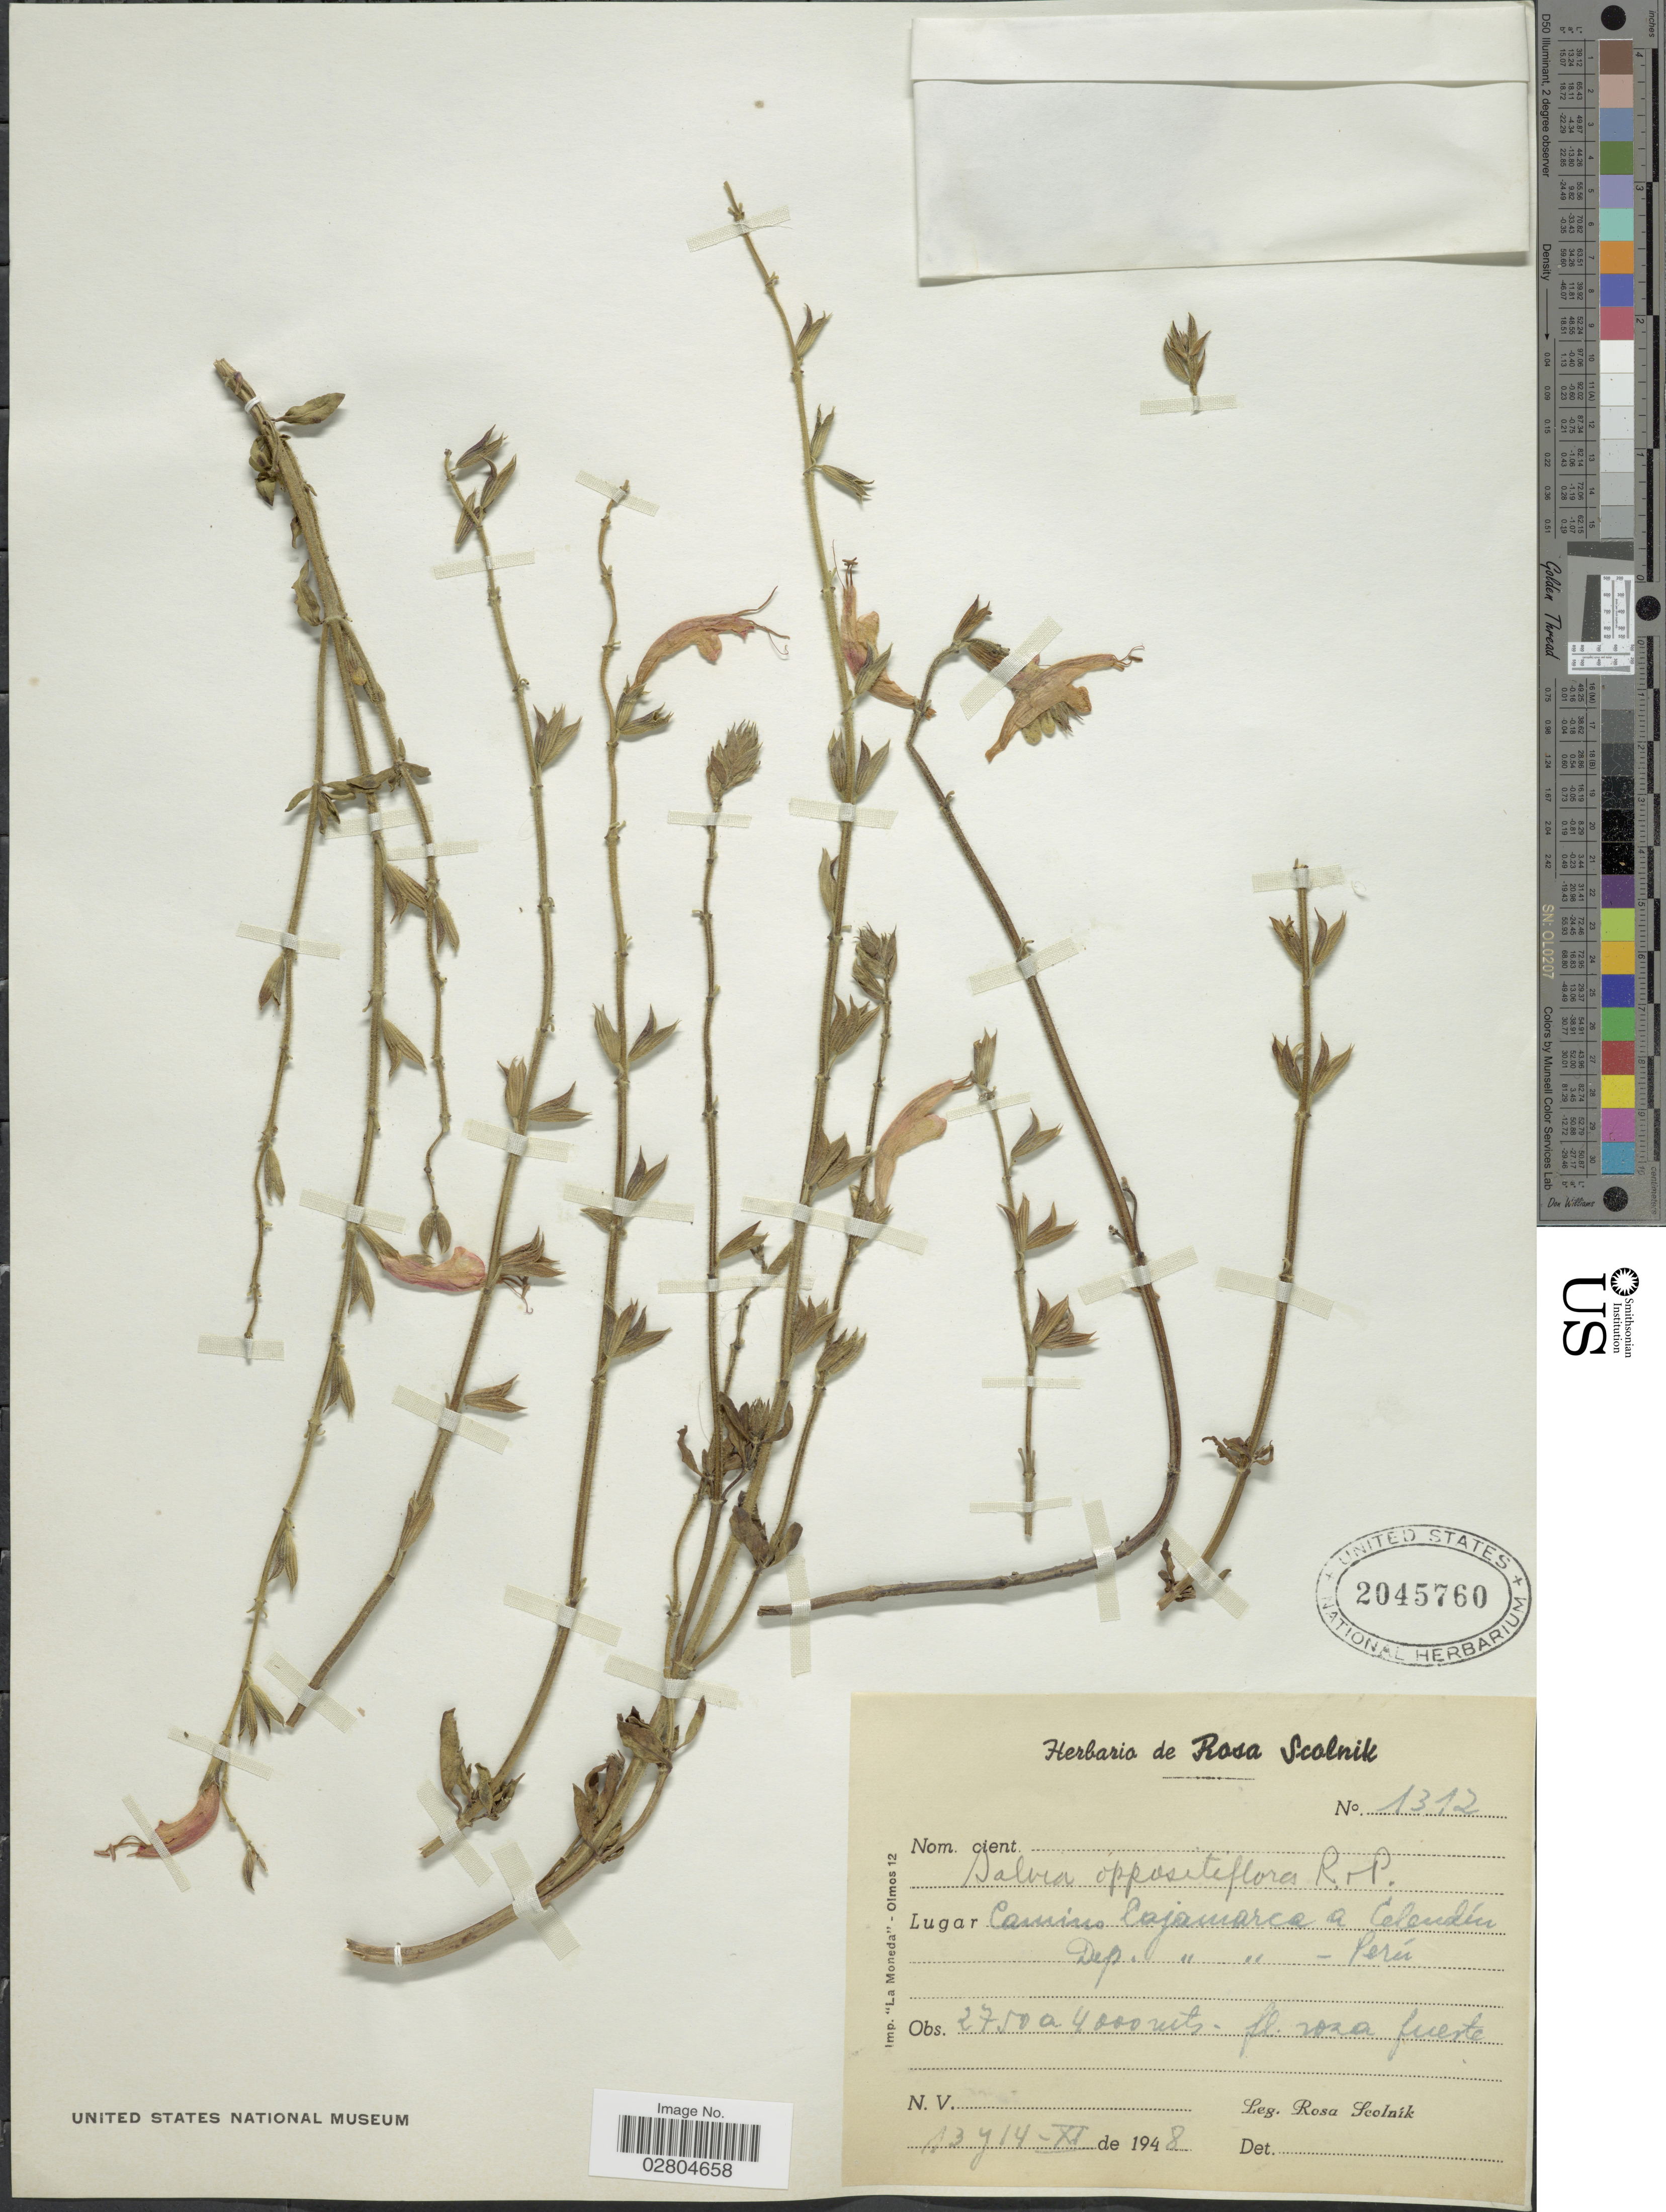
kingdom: Plantae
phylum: Tracheophyta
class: Magnoliopsida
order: Lamiales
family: Lamiaceae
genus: Salvia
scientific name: Salvia oppositiflora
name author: Ruiz & Pav.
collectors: R. Scolnik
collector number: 1312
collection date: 1948-11-13/1948-11-14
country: Peru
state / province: Cajamarca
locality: Camino Cajamarca a Celendin. Dep. Cajamarca.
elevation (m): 2750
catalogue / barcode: US 2045760